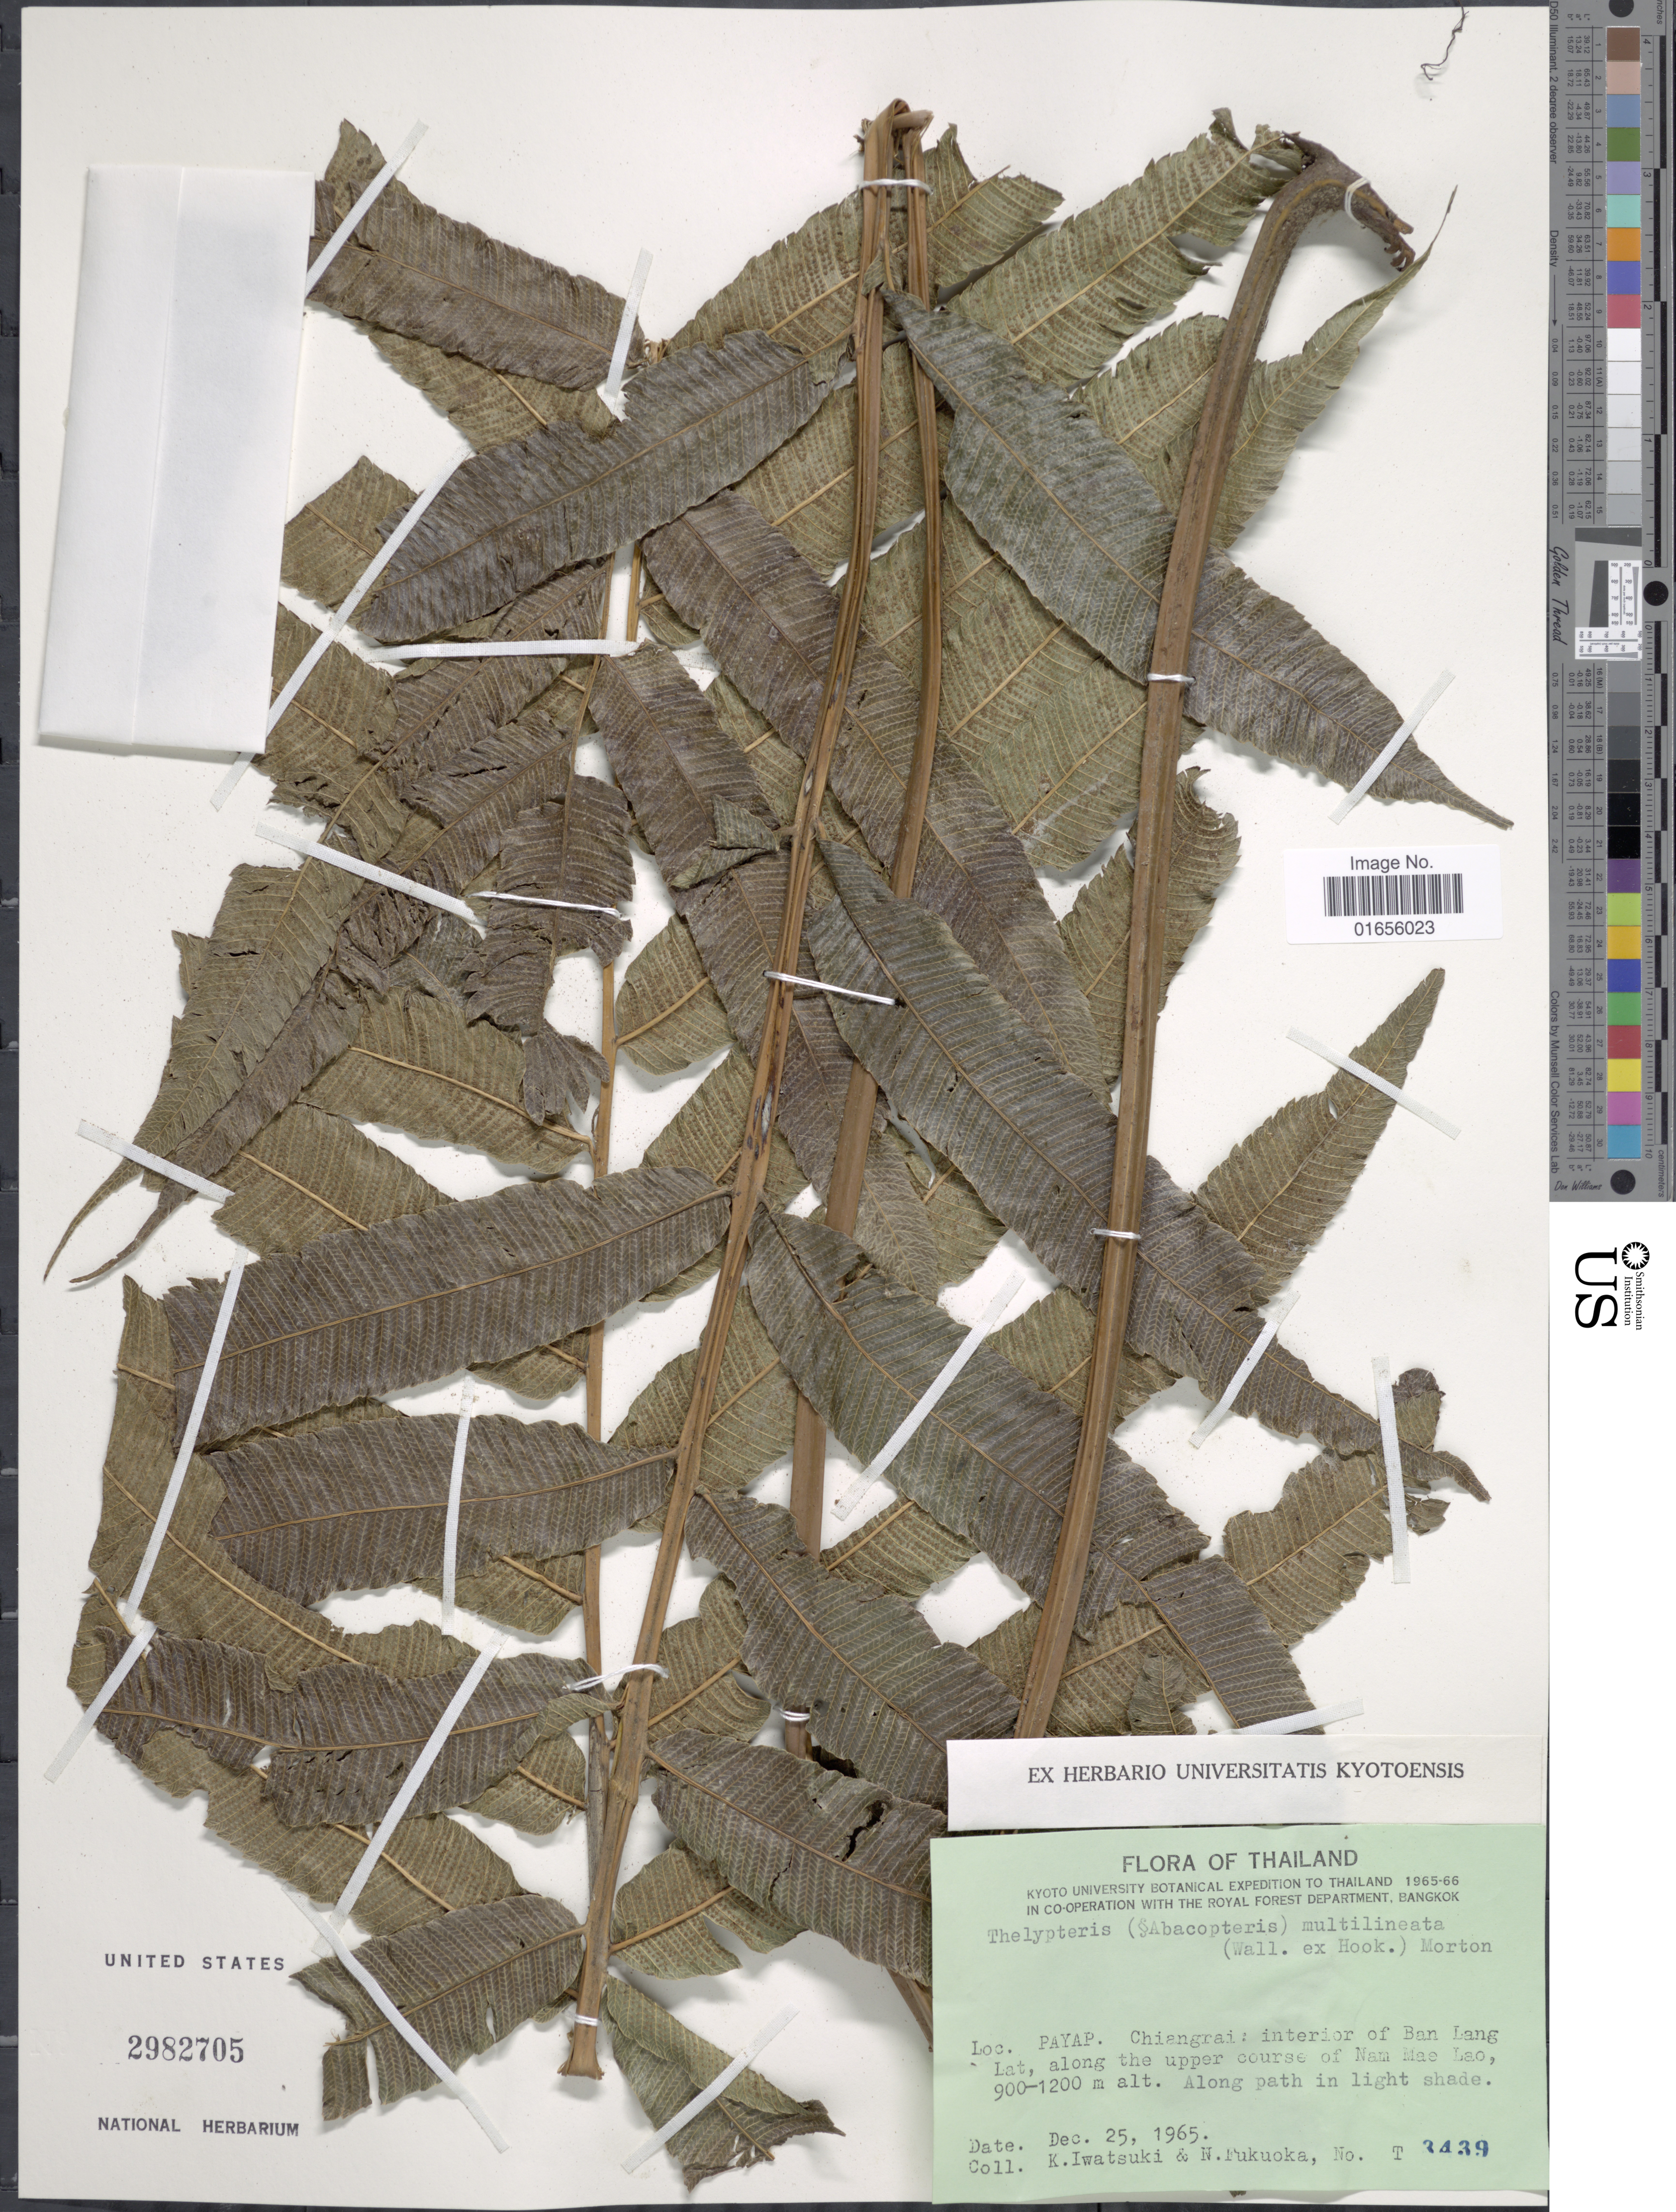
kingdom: Plantae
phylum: Tracheophyta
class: Polypodiopsida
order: Polypodiales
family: Thelypteridaceae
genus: Pronephrium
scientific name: Pronephrium nudatum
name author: (Roxb.) Holttum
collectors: K. Iwatsuki & N. Fukuoka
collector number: T3439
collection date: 1965-12-25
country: Thailand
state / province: Chiang Rai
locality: Payap: interior of Ban Lang Lat, along the upper course of Nam Mae Lao, Along path in light shade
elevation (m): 900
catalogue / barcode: US 2982705